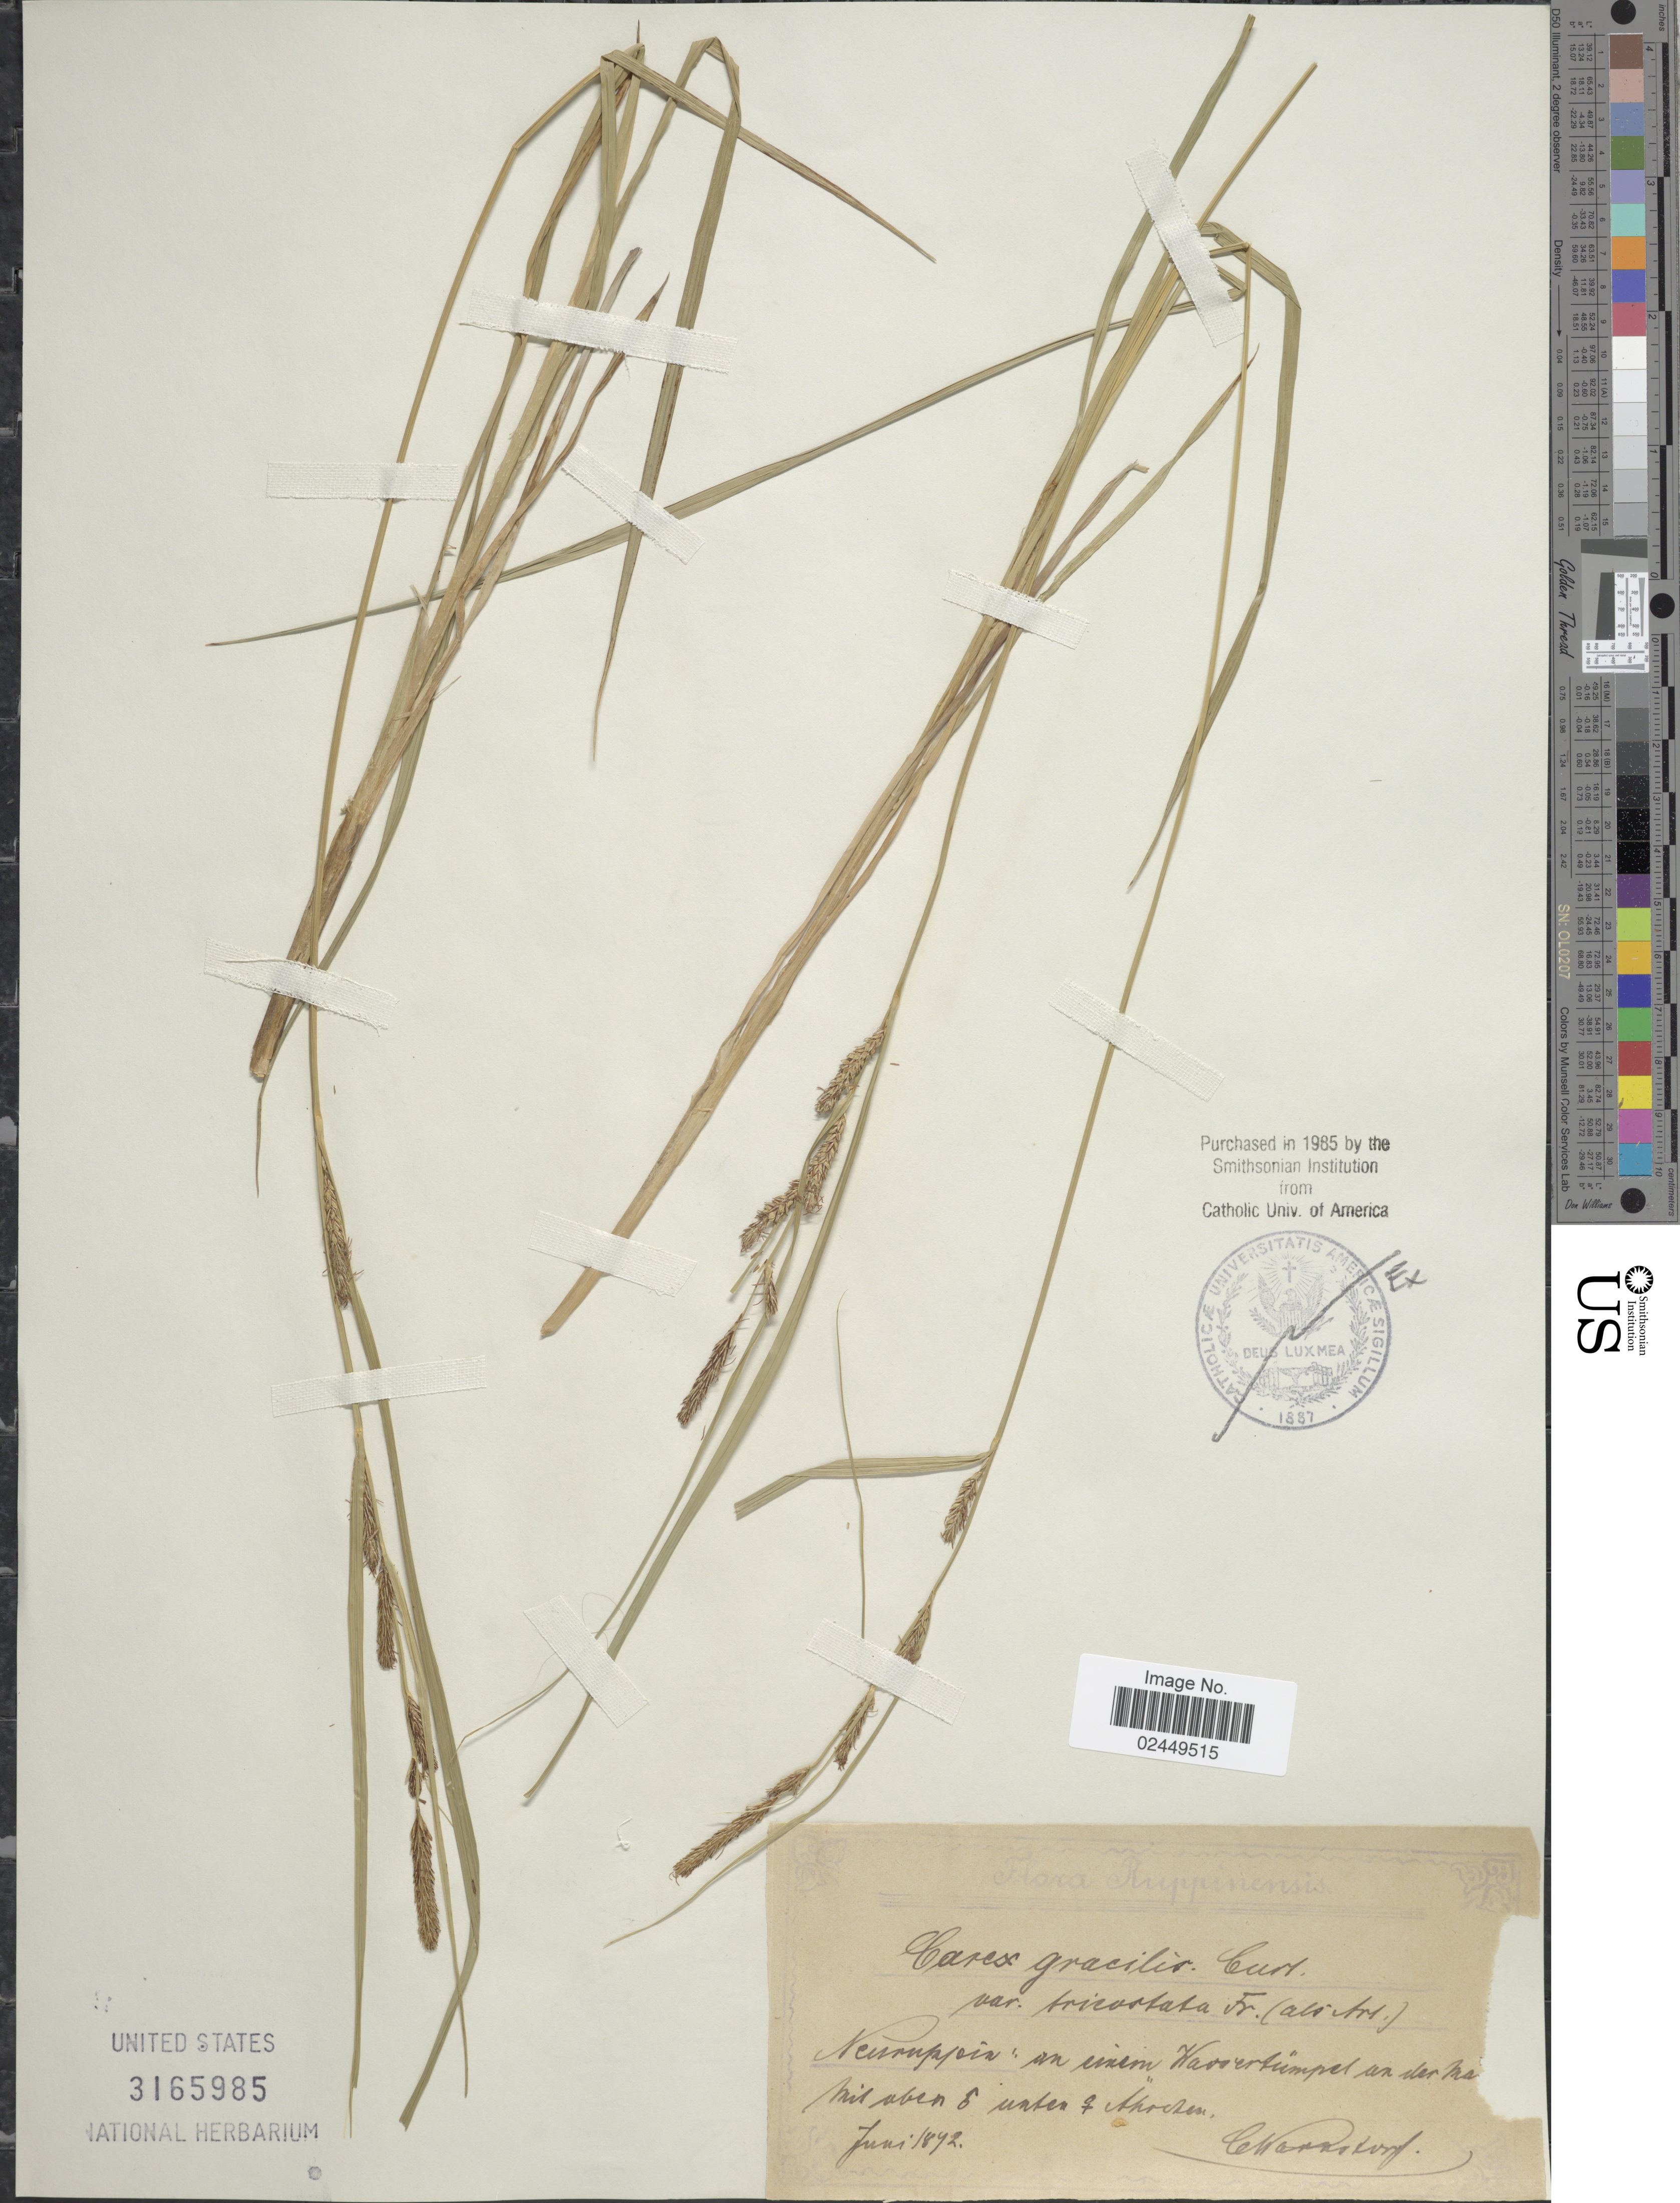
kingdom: Plantae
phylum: Tracheophyta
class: Liliopsida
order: Poales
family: Cyperaceae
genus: Carex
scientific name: Carex acuta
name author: L.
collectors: C. F. Warnstorf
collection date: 1872-06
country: Germany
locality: Neuruppin: an einem Wasserhumpel an der [illegible text] mit aben [illegible text] unter [illegible text][interpreted]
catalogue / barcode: US 3165985